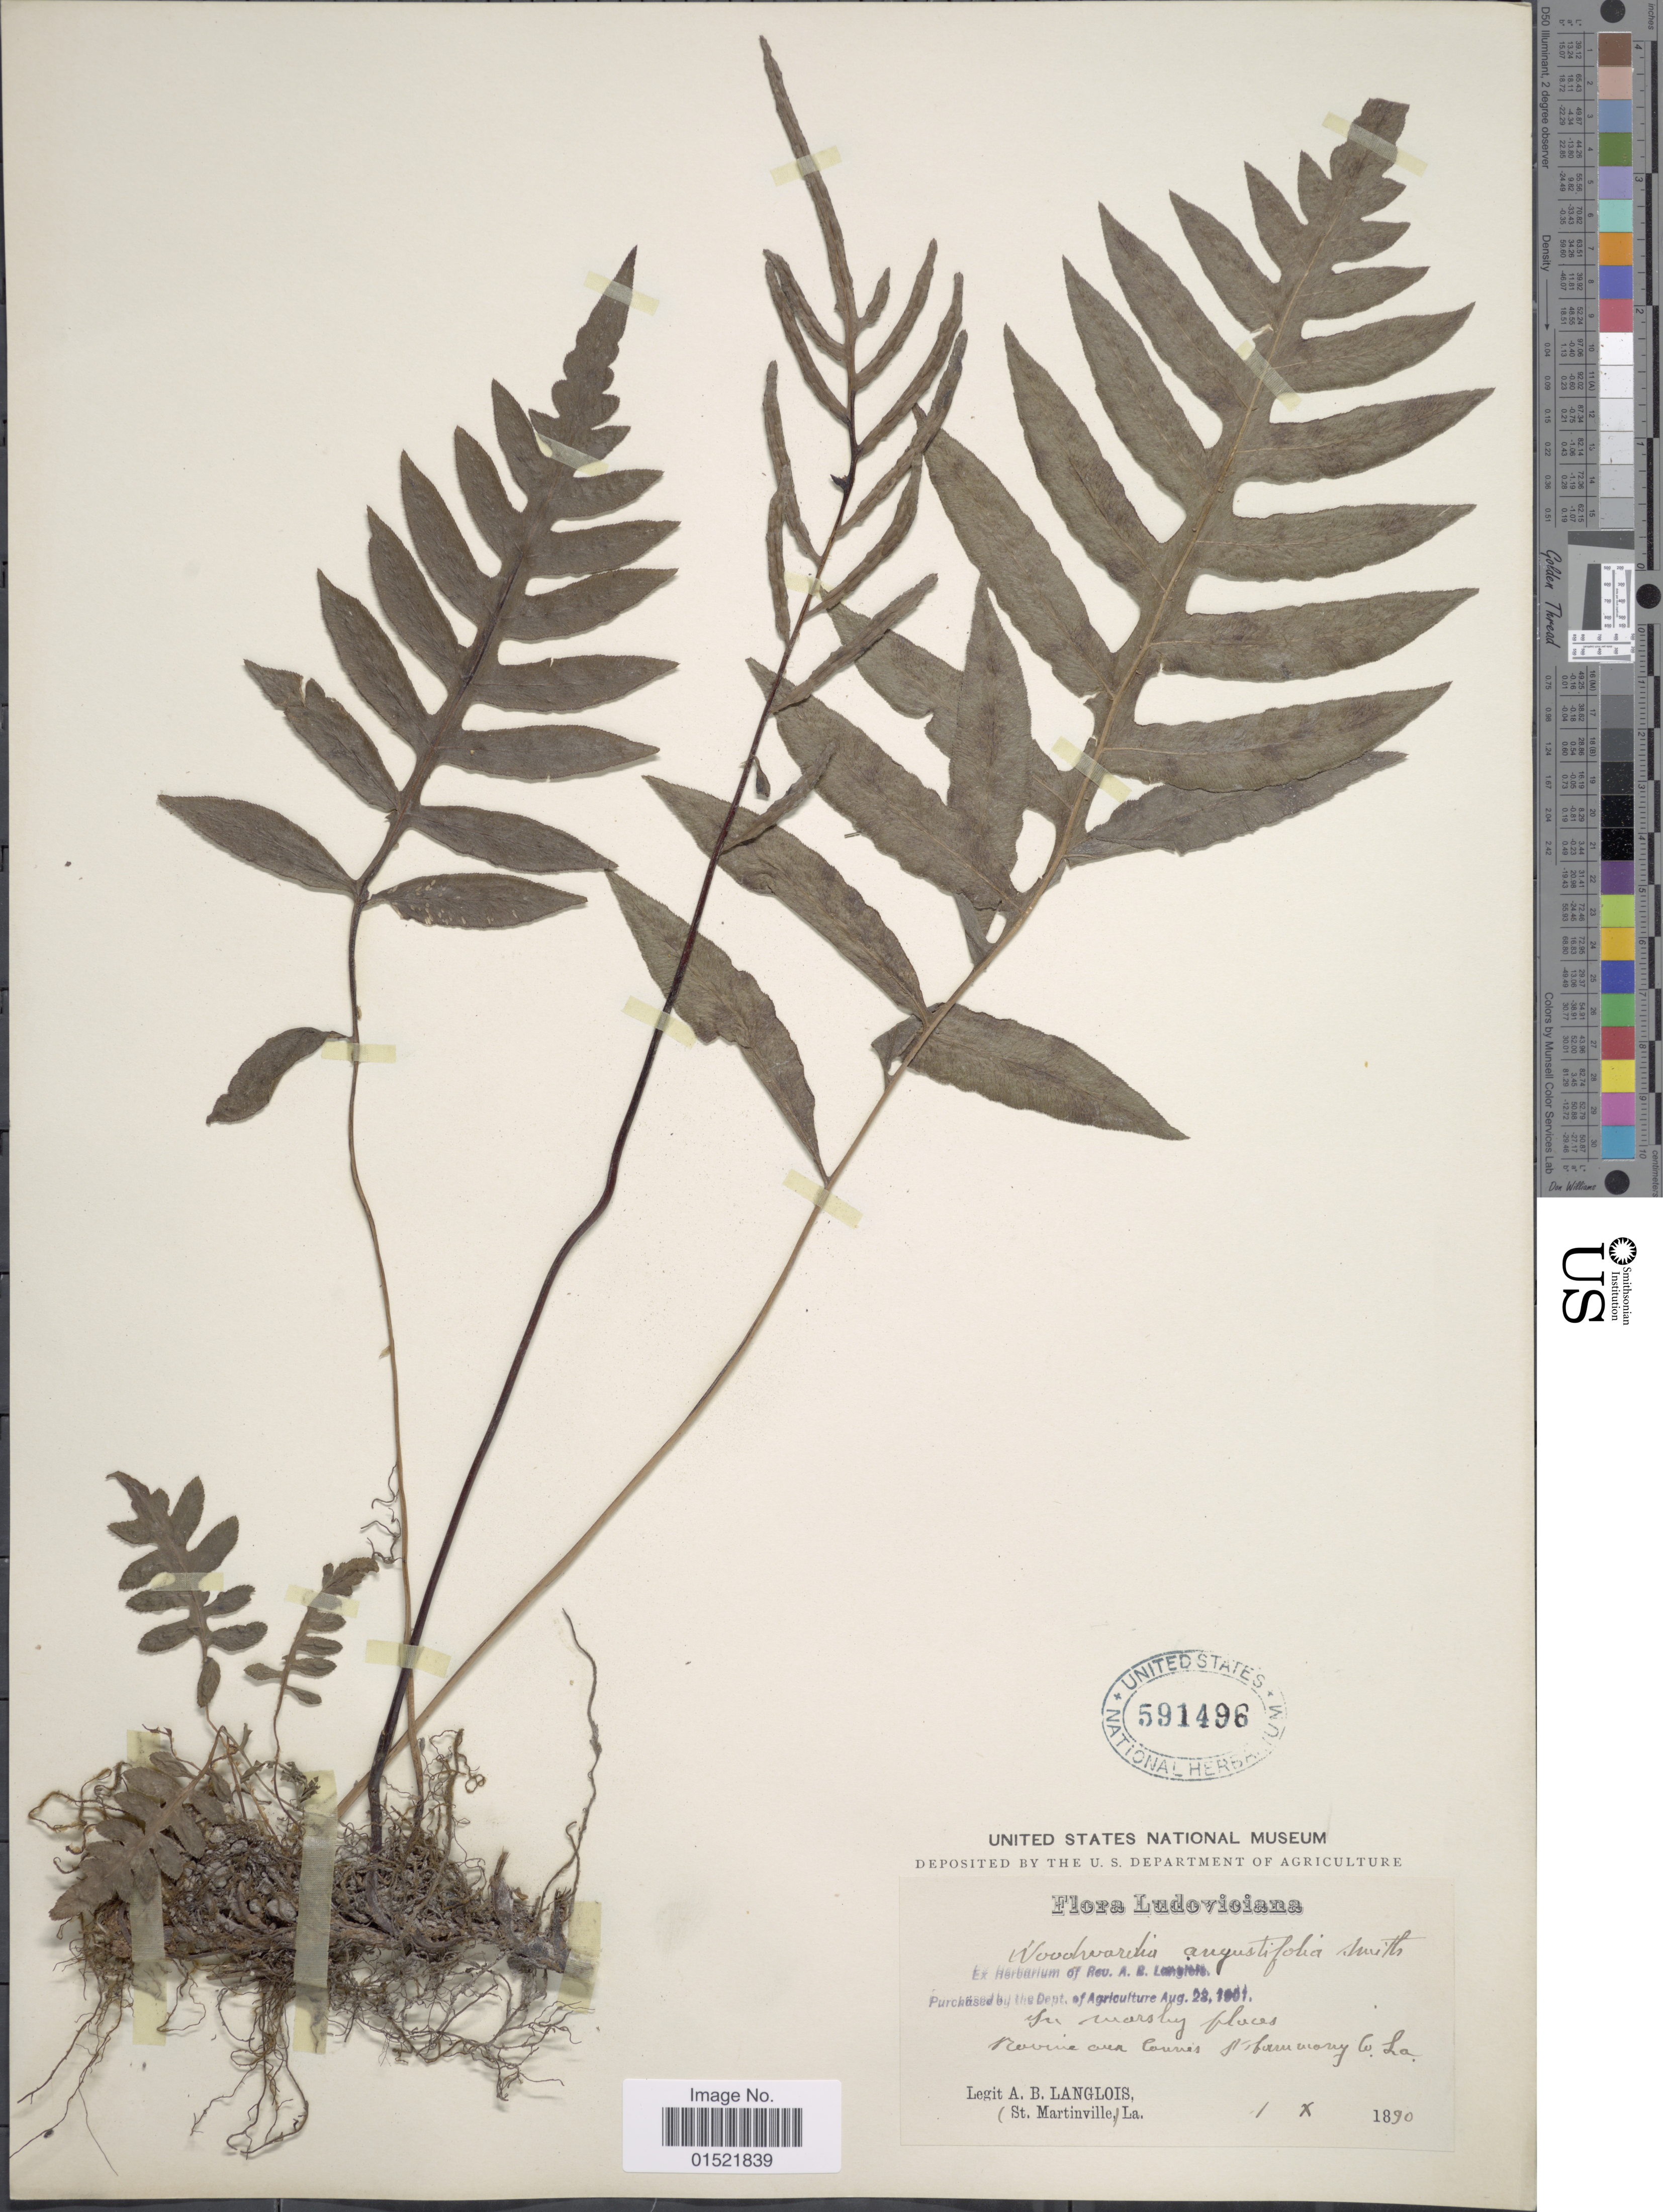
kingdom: Plantae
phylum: Tracheophyta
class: Polypodiopsida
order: Polypodiales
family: Blechnaceae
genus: Woodwardia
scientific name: Woodwardia areolata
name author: (L.) T. Moore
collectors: A. Langlois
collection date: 1890-10-01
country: United States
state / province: Louisiana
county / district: St. Tammany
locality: ravine aur connes , St. Tammany Co, La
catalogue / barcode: US 591496